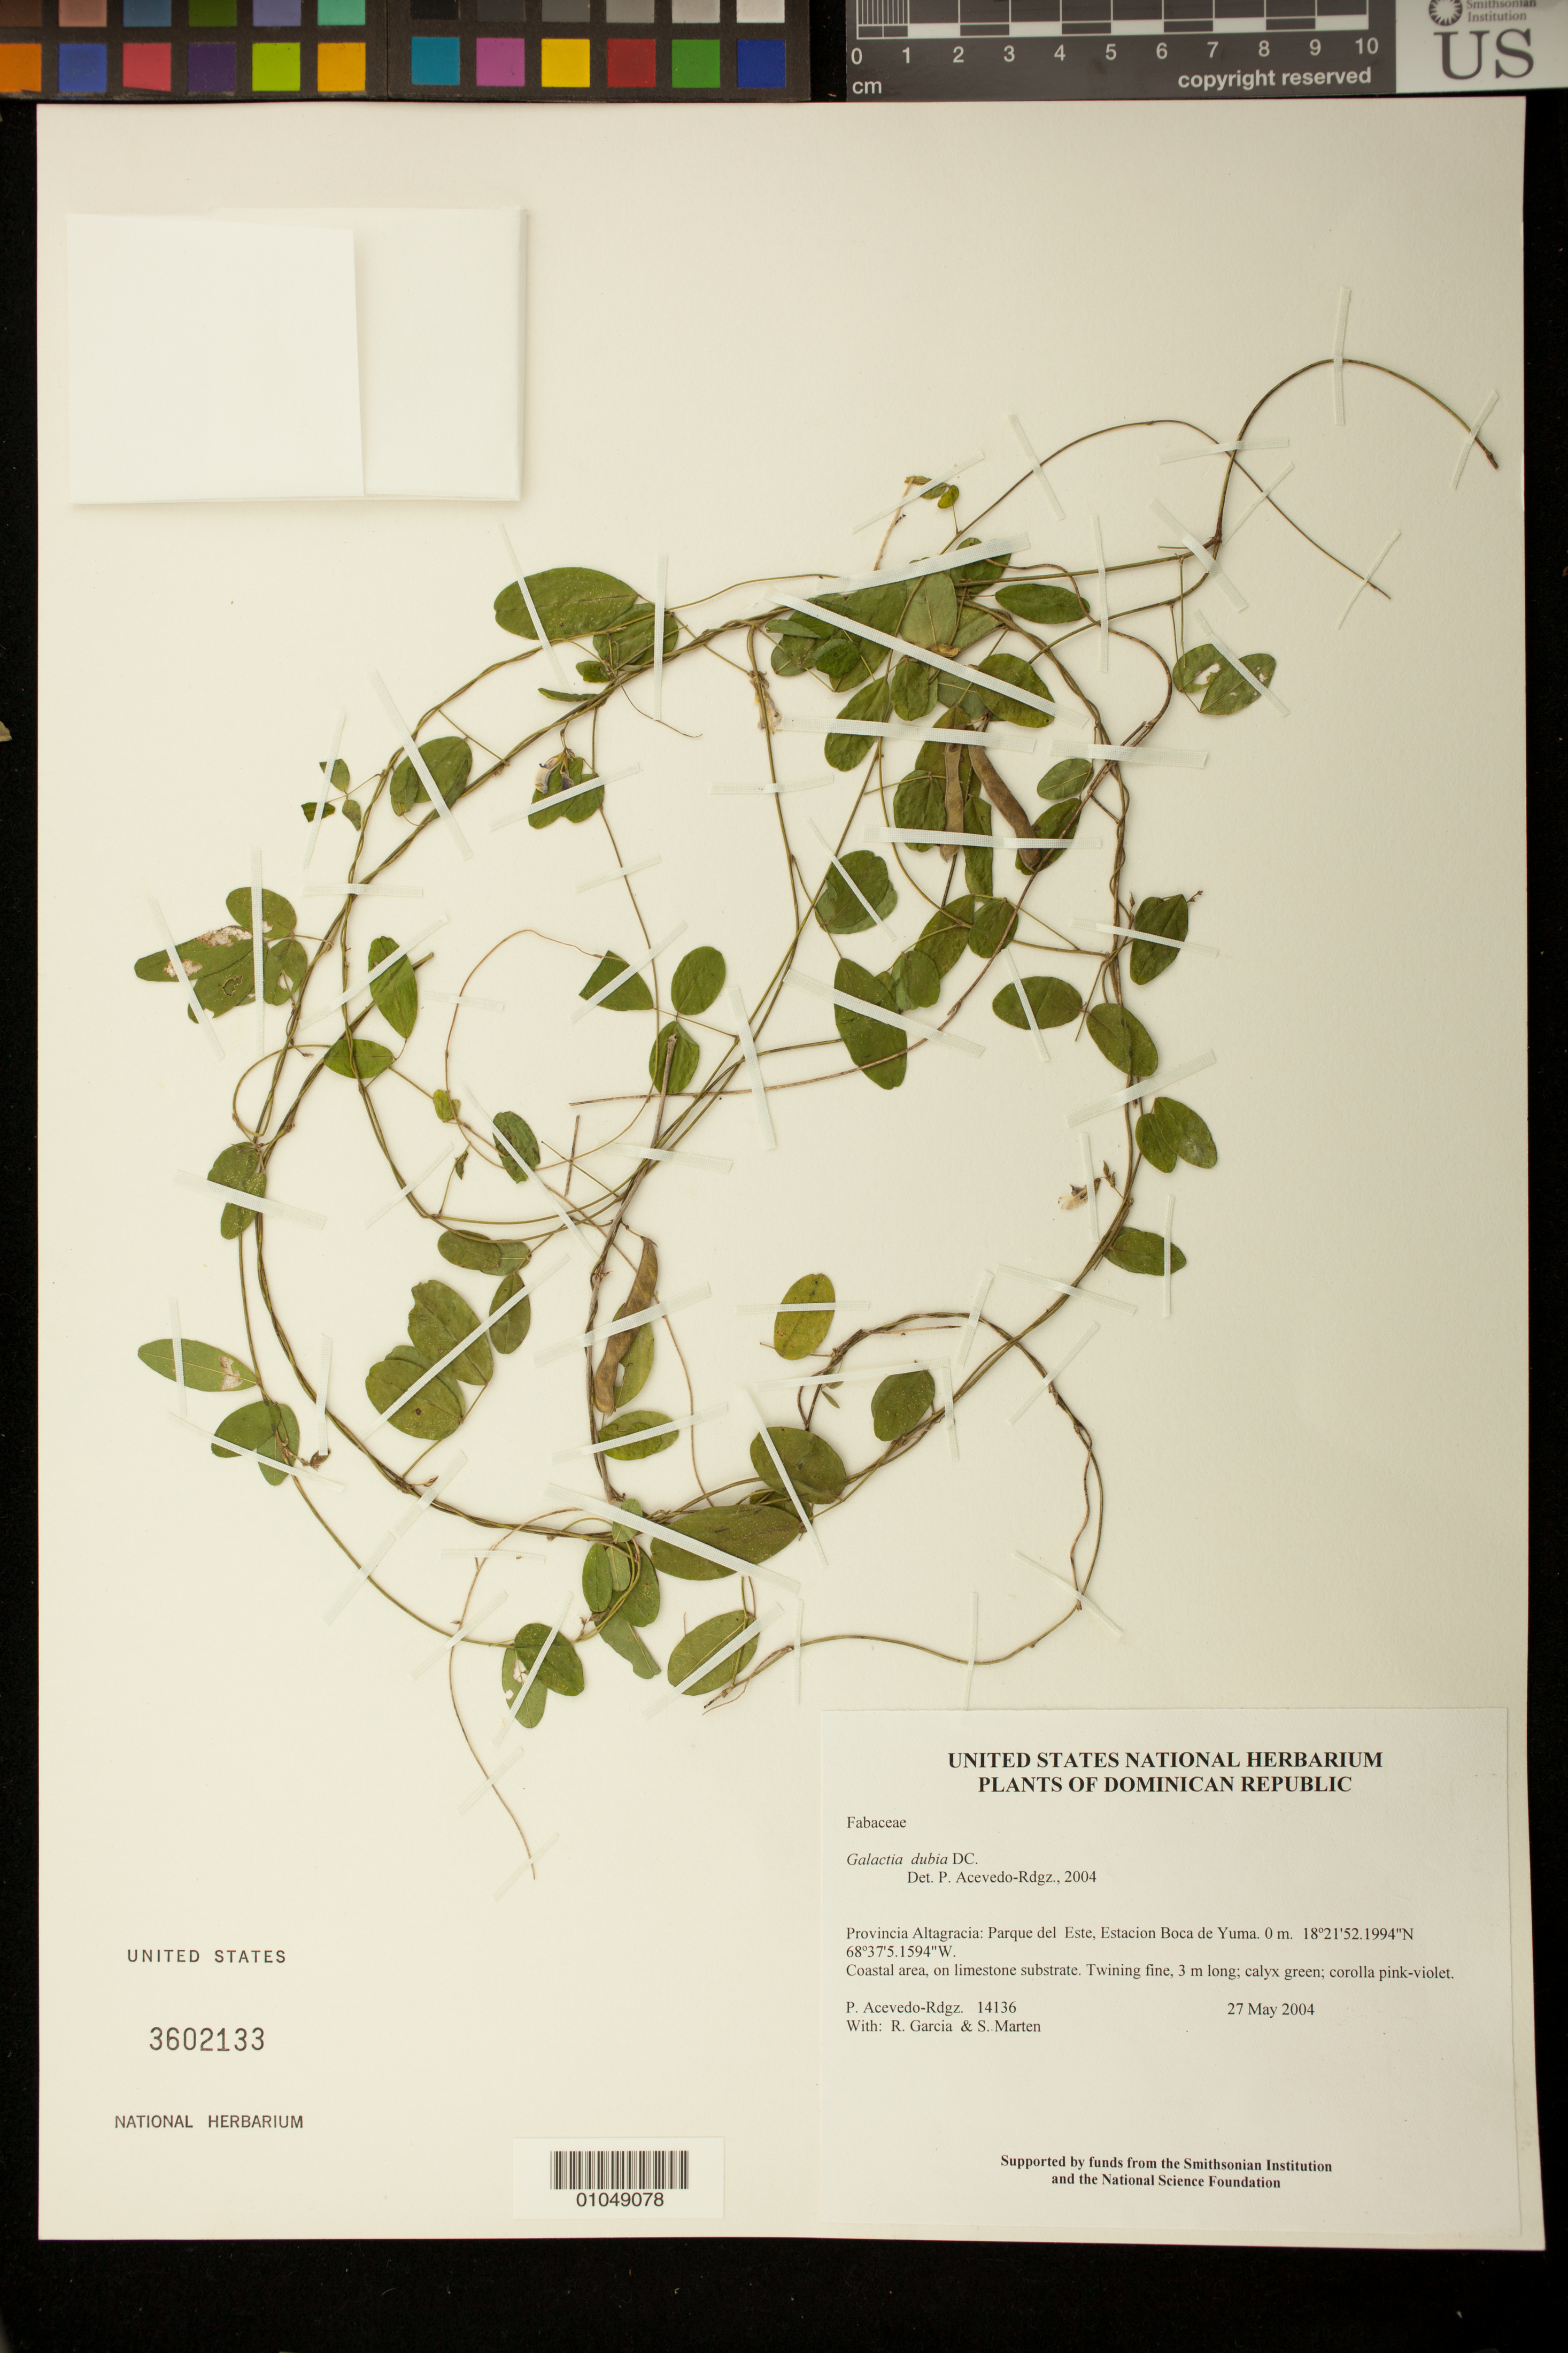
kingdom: Plantae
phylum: Tracheophyta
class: Magnoliopsida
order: Fabales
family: Fabaceae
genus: Galactia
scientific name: Galactia dubia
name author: DC.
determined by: Acevedo-Rodríguez, P., (BOT), Smithsonian Institution - National Museum of Natural History (UNITED STATES)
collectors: P. Acevedo-Rodr., R. G. García & S. Marten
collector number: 14136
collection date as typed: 27 May 2004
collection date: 2004-05-27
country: Dominican Republic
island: Hispaniola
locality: Provincia Altagracia: Parque del Este, Estacion Boca de Yuma.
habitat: Coastal area, on limestone substrate.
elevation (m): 0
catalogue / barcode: US 3602133